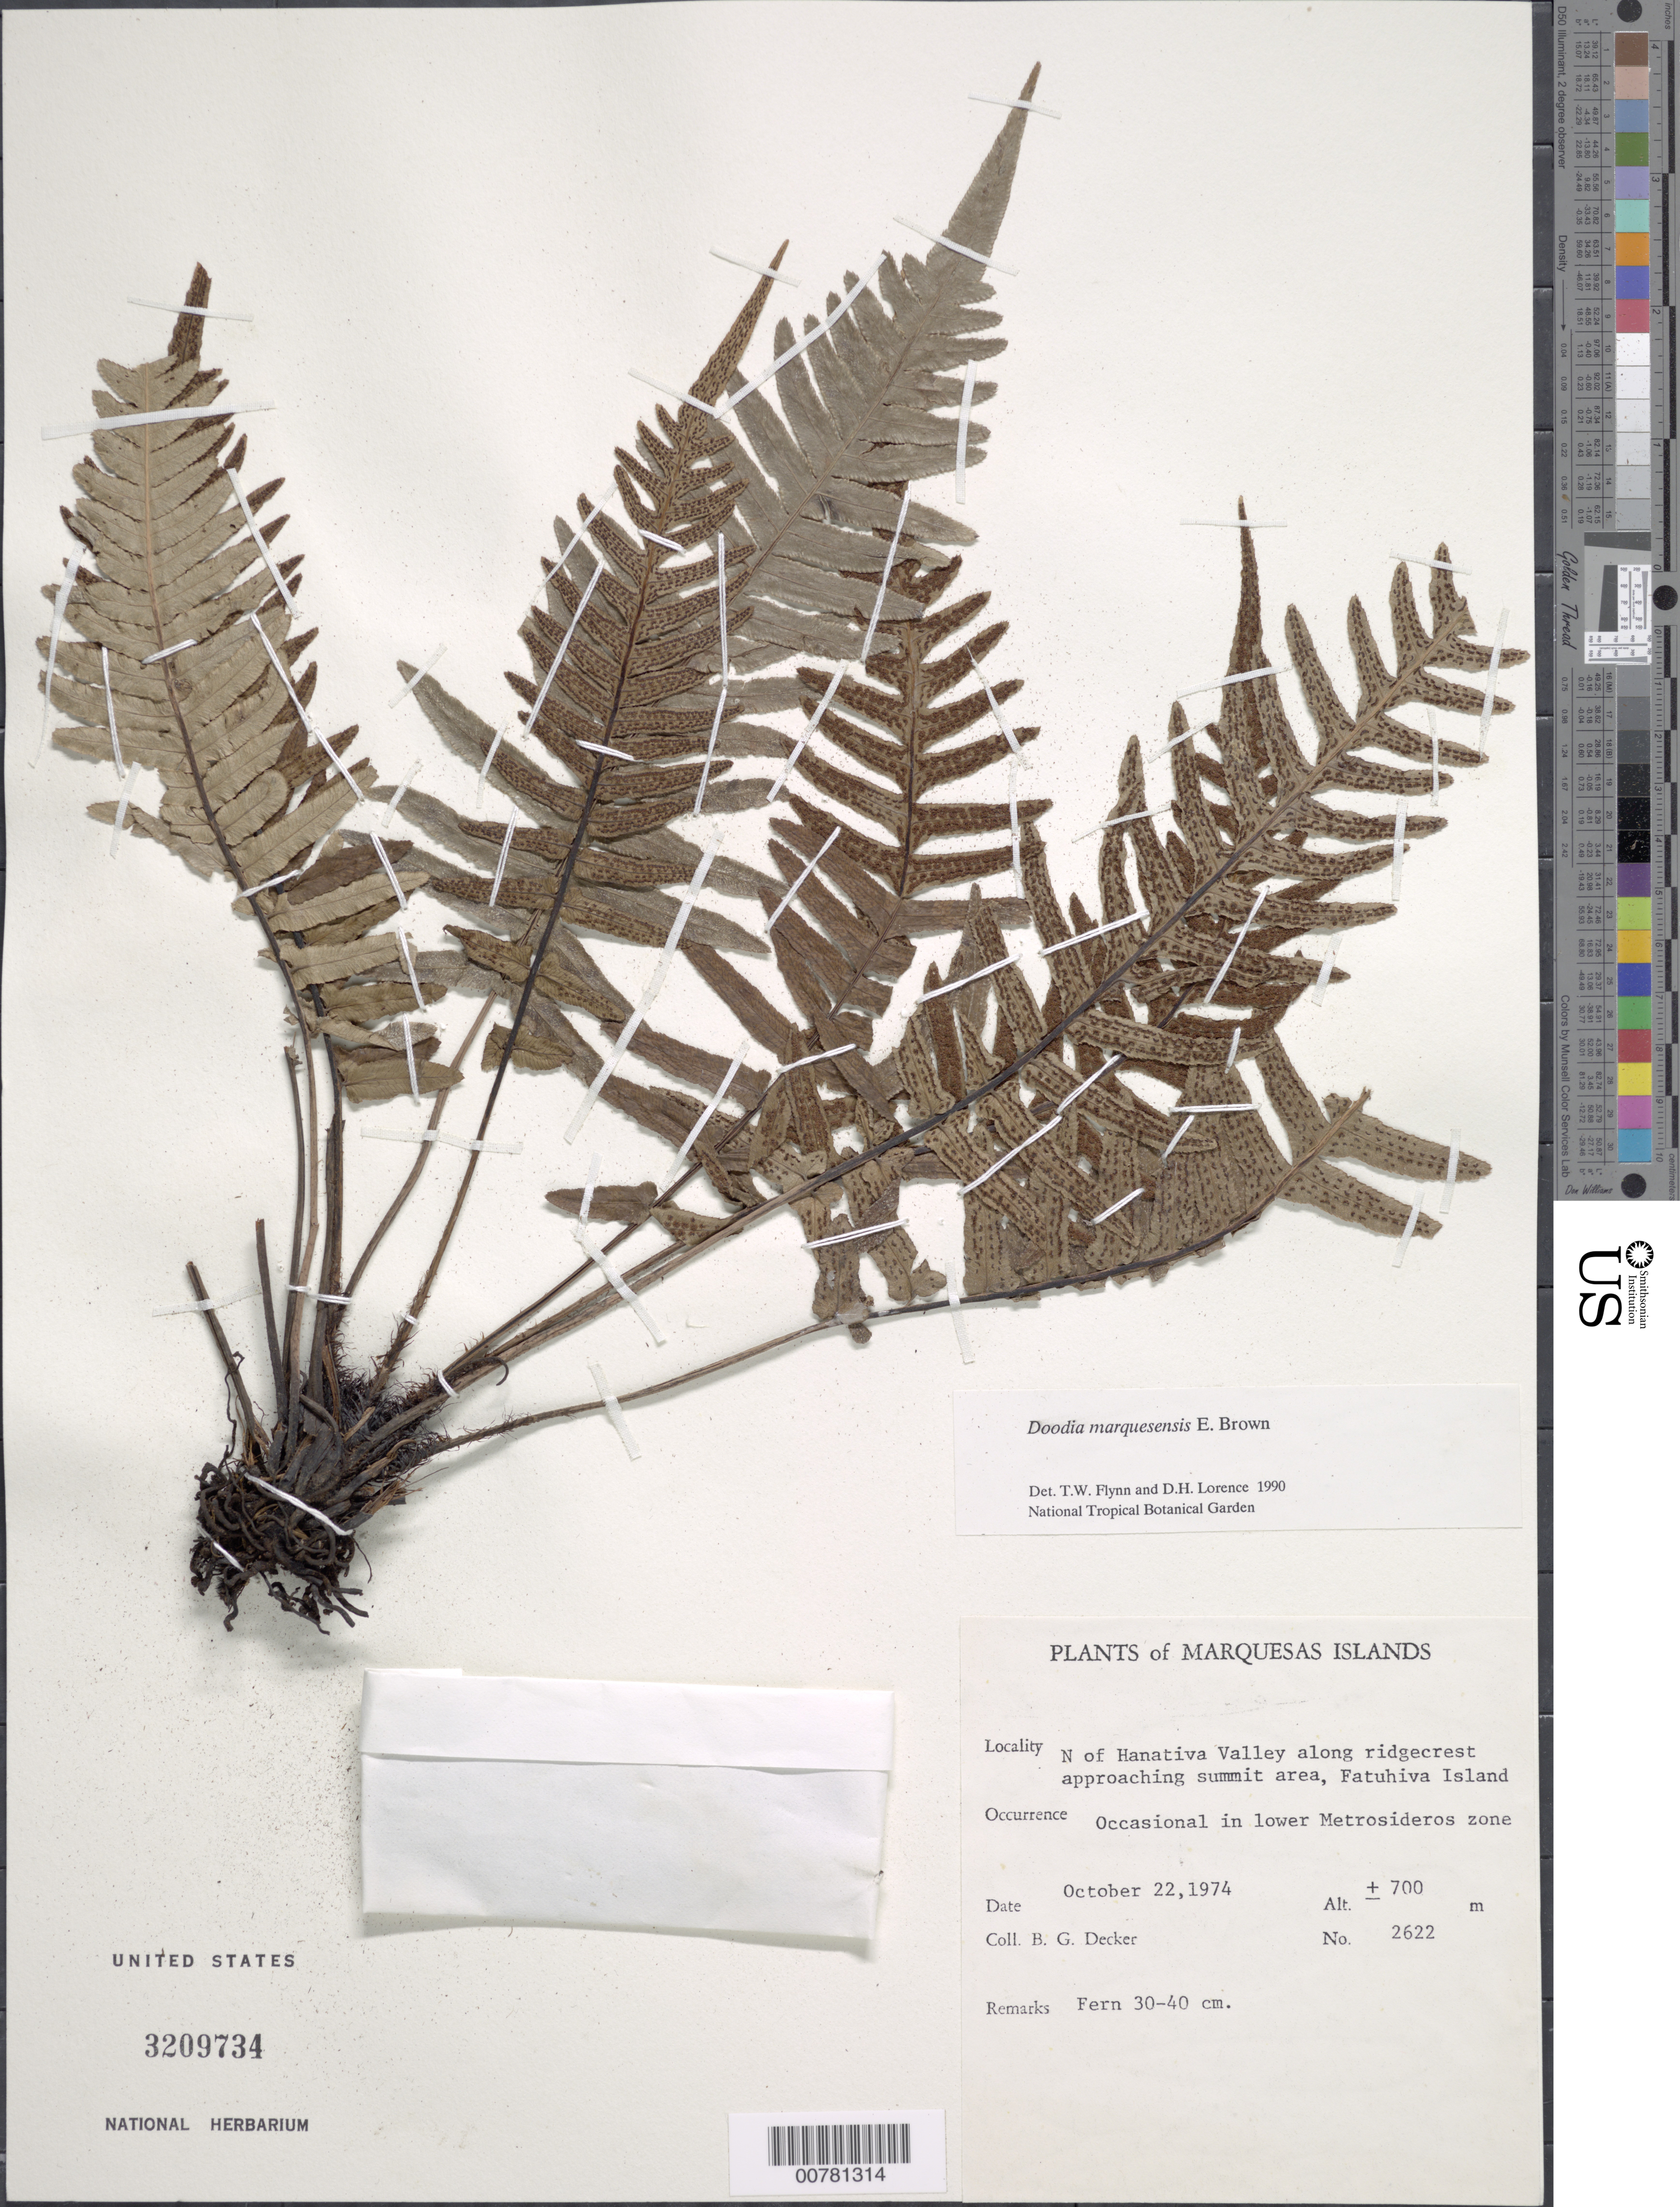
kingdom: Plantae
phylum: Tracheophyta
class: Polypodiopsida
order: Polypodiales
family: Blechnaceae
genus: Doodia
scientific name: Doodia marquesensis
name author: E.D. Br.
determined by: Lorence, David H., (PTBG), National Tropical Botanical Garden (UNITED STATES)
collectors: B. G. Decker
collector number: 2622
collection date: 1974-10-22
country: French Polynesia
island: Fatu Hiva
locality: N of Hanativa Valley along ridgecrest approaching summit area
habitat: Occasional in lower Metrosideros zone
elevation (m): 700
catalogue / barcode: US 3209734